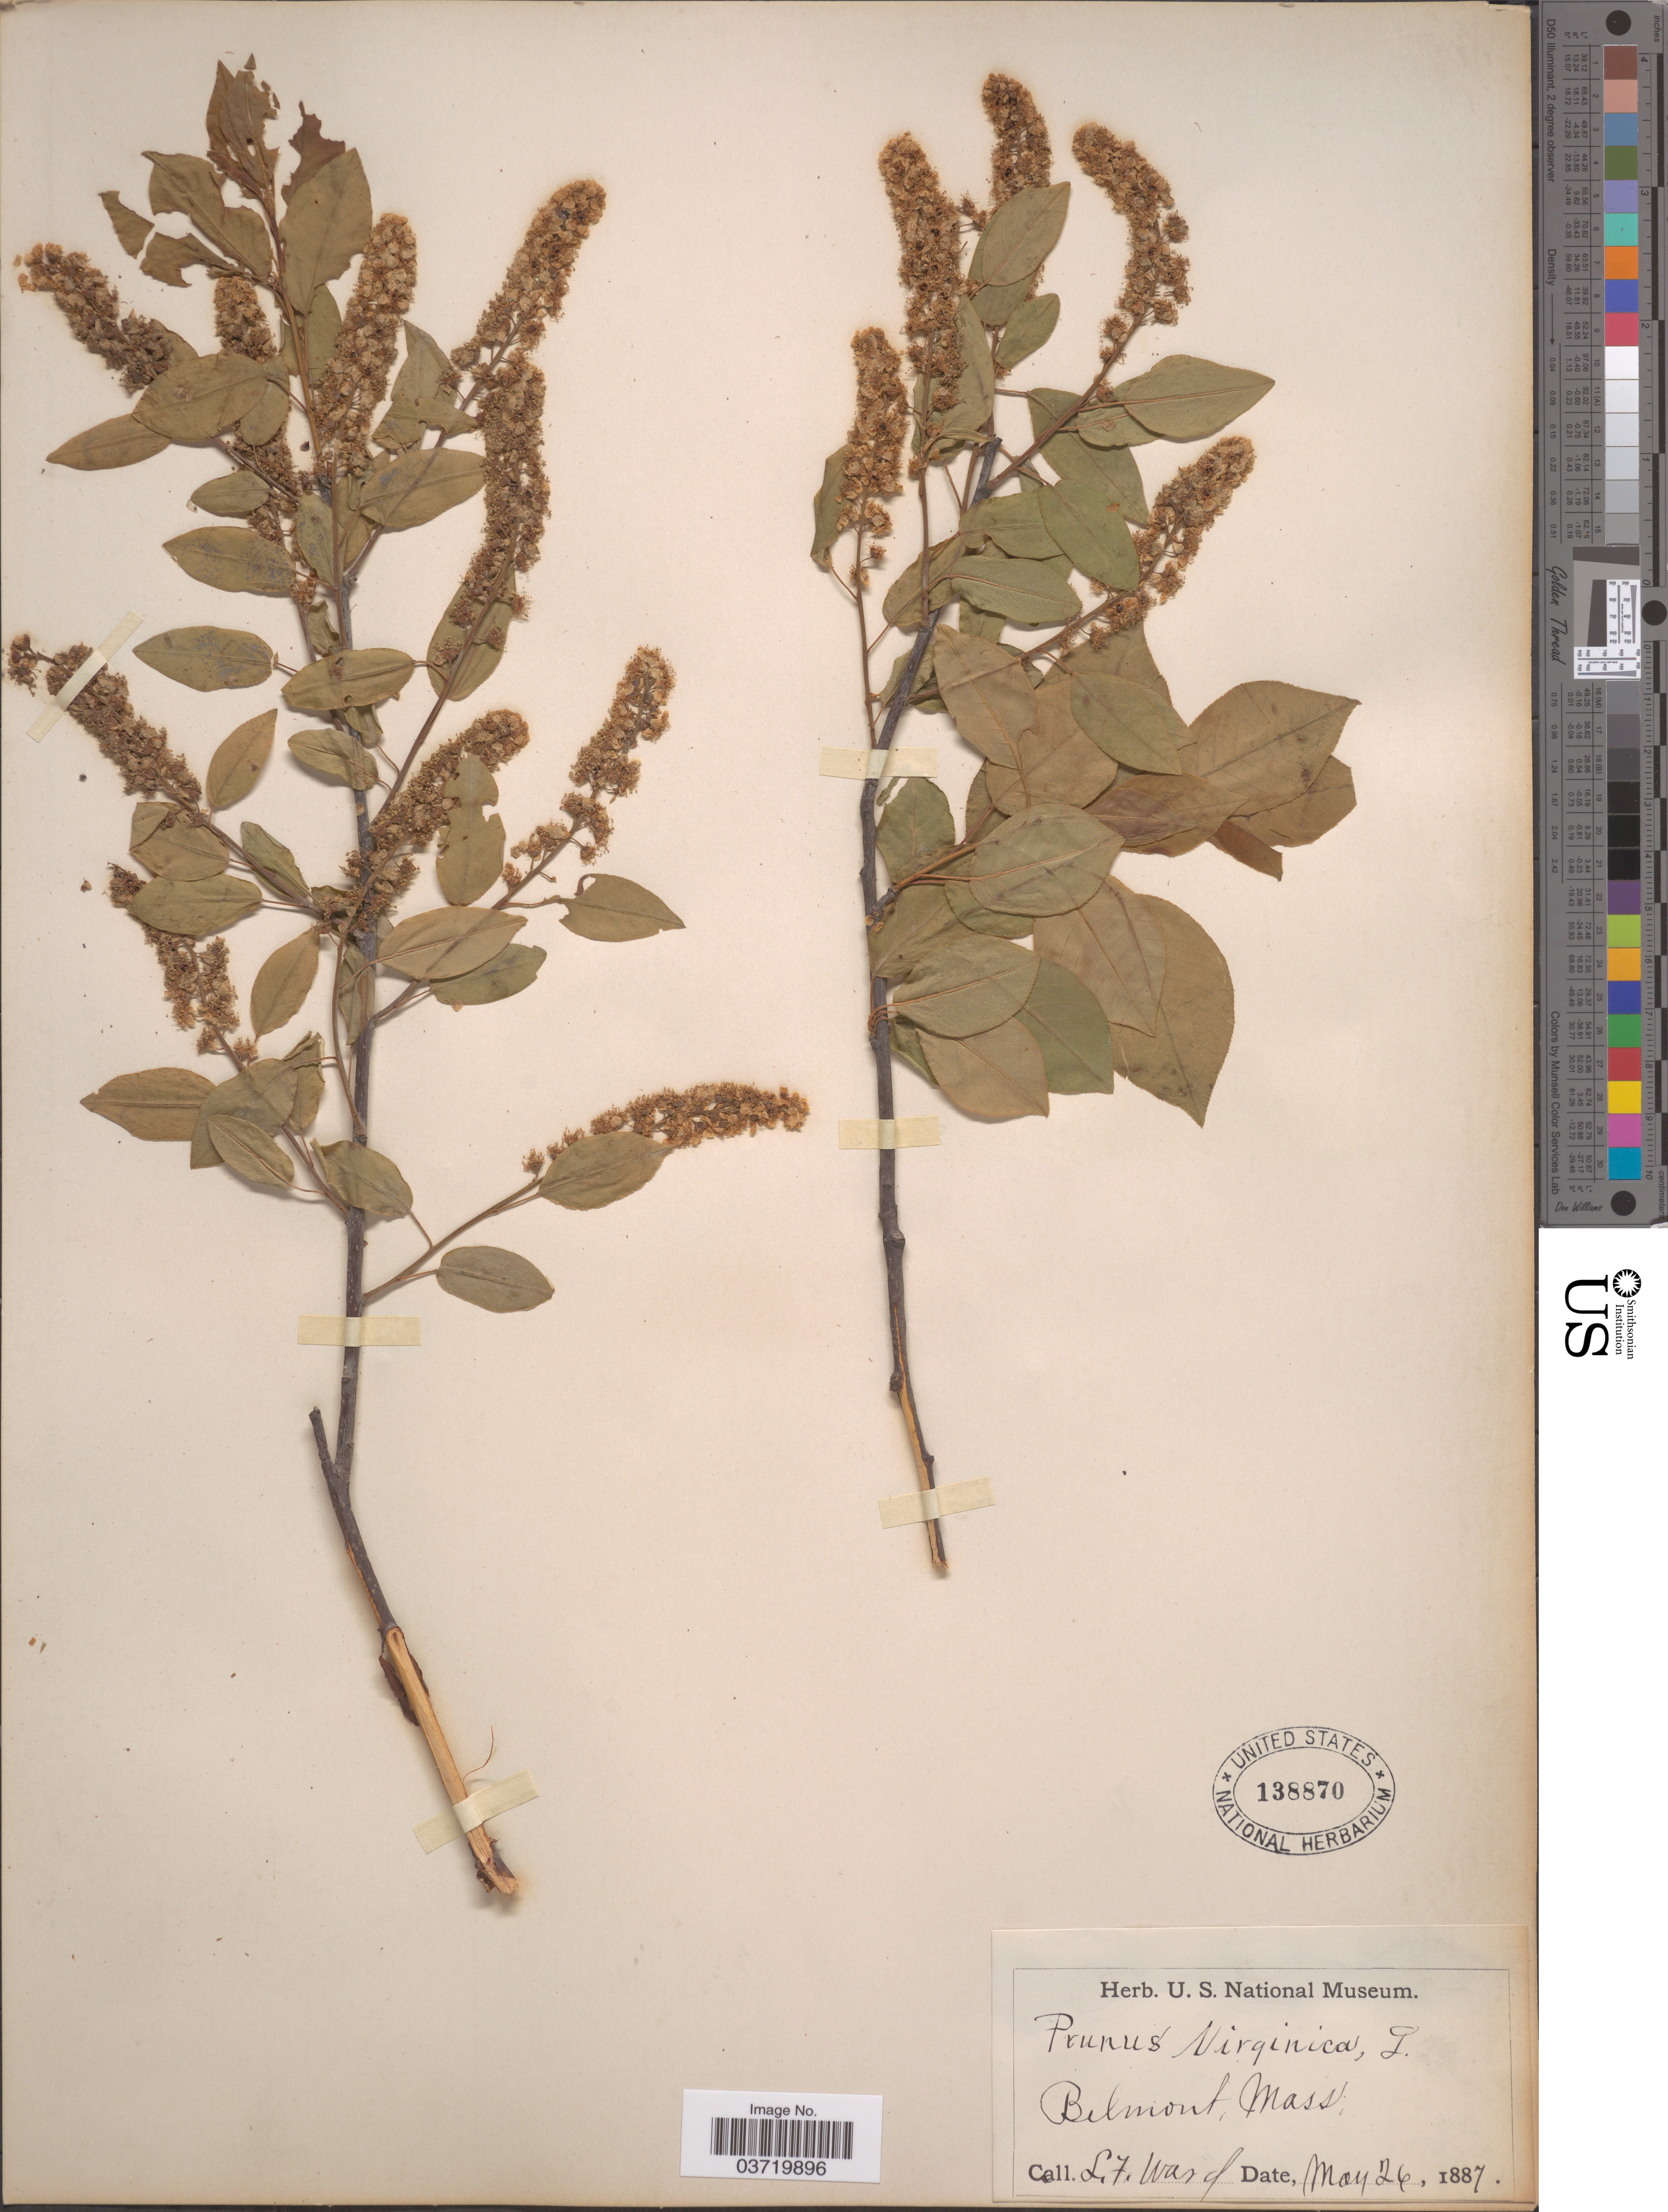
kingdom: Plantae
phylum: Tracheophyta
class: Magnoliopsida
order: Rosales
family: Rosaceae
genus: Prunus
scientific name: Prunus virginiana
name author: L.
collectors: L. Ward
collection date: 1887-05-26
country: United States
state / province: Massachusetts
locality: Belmont.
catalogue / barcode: US 138870